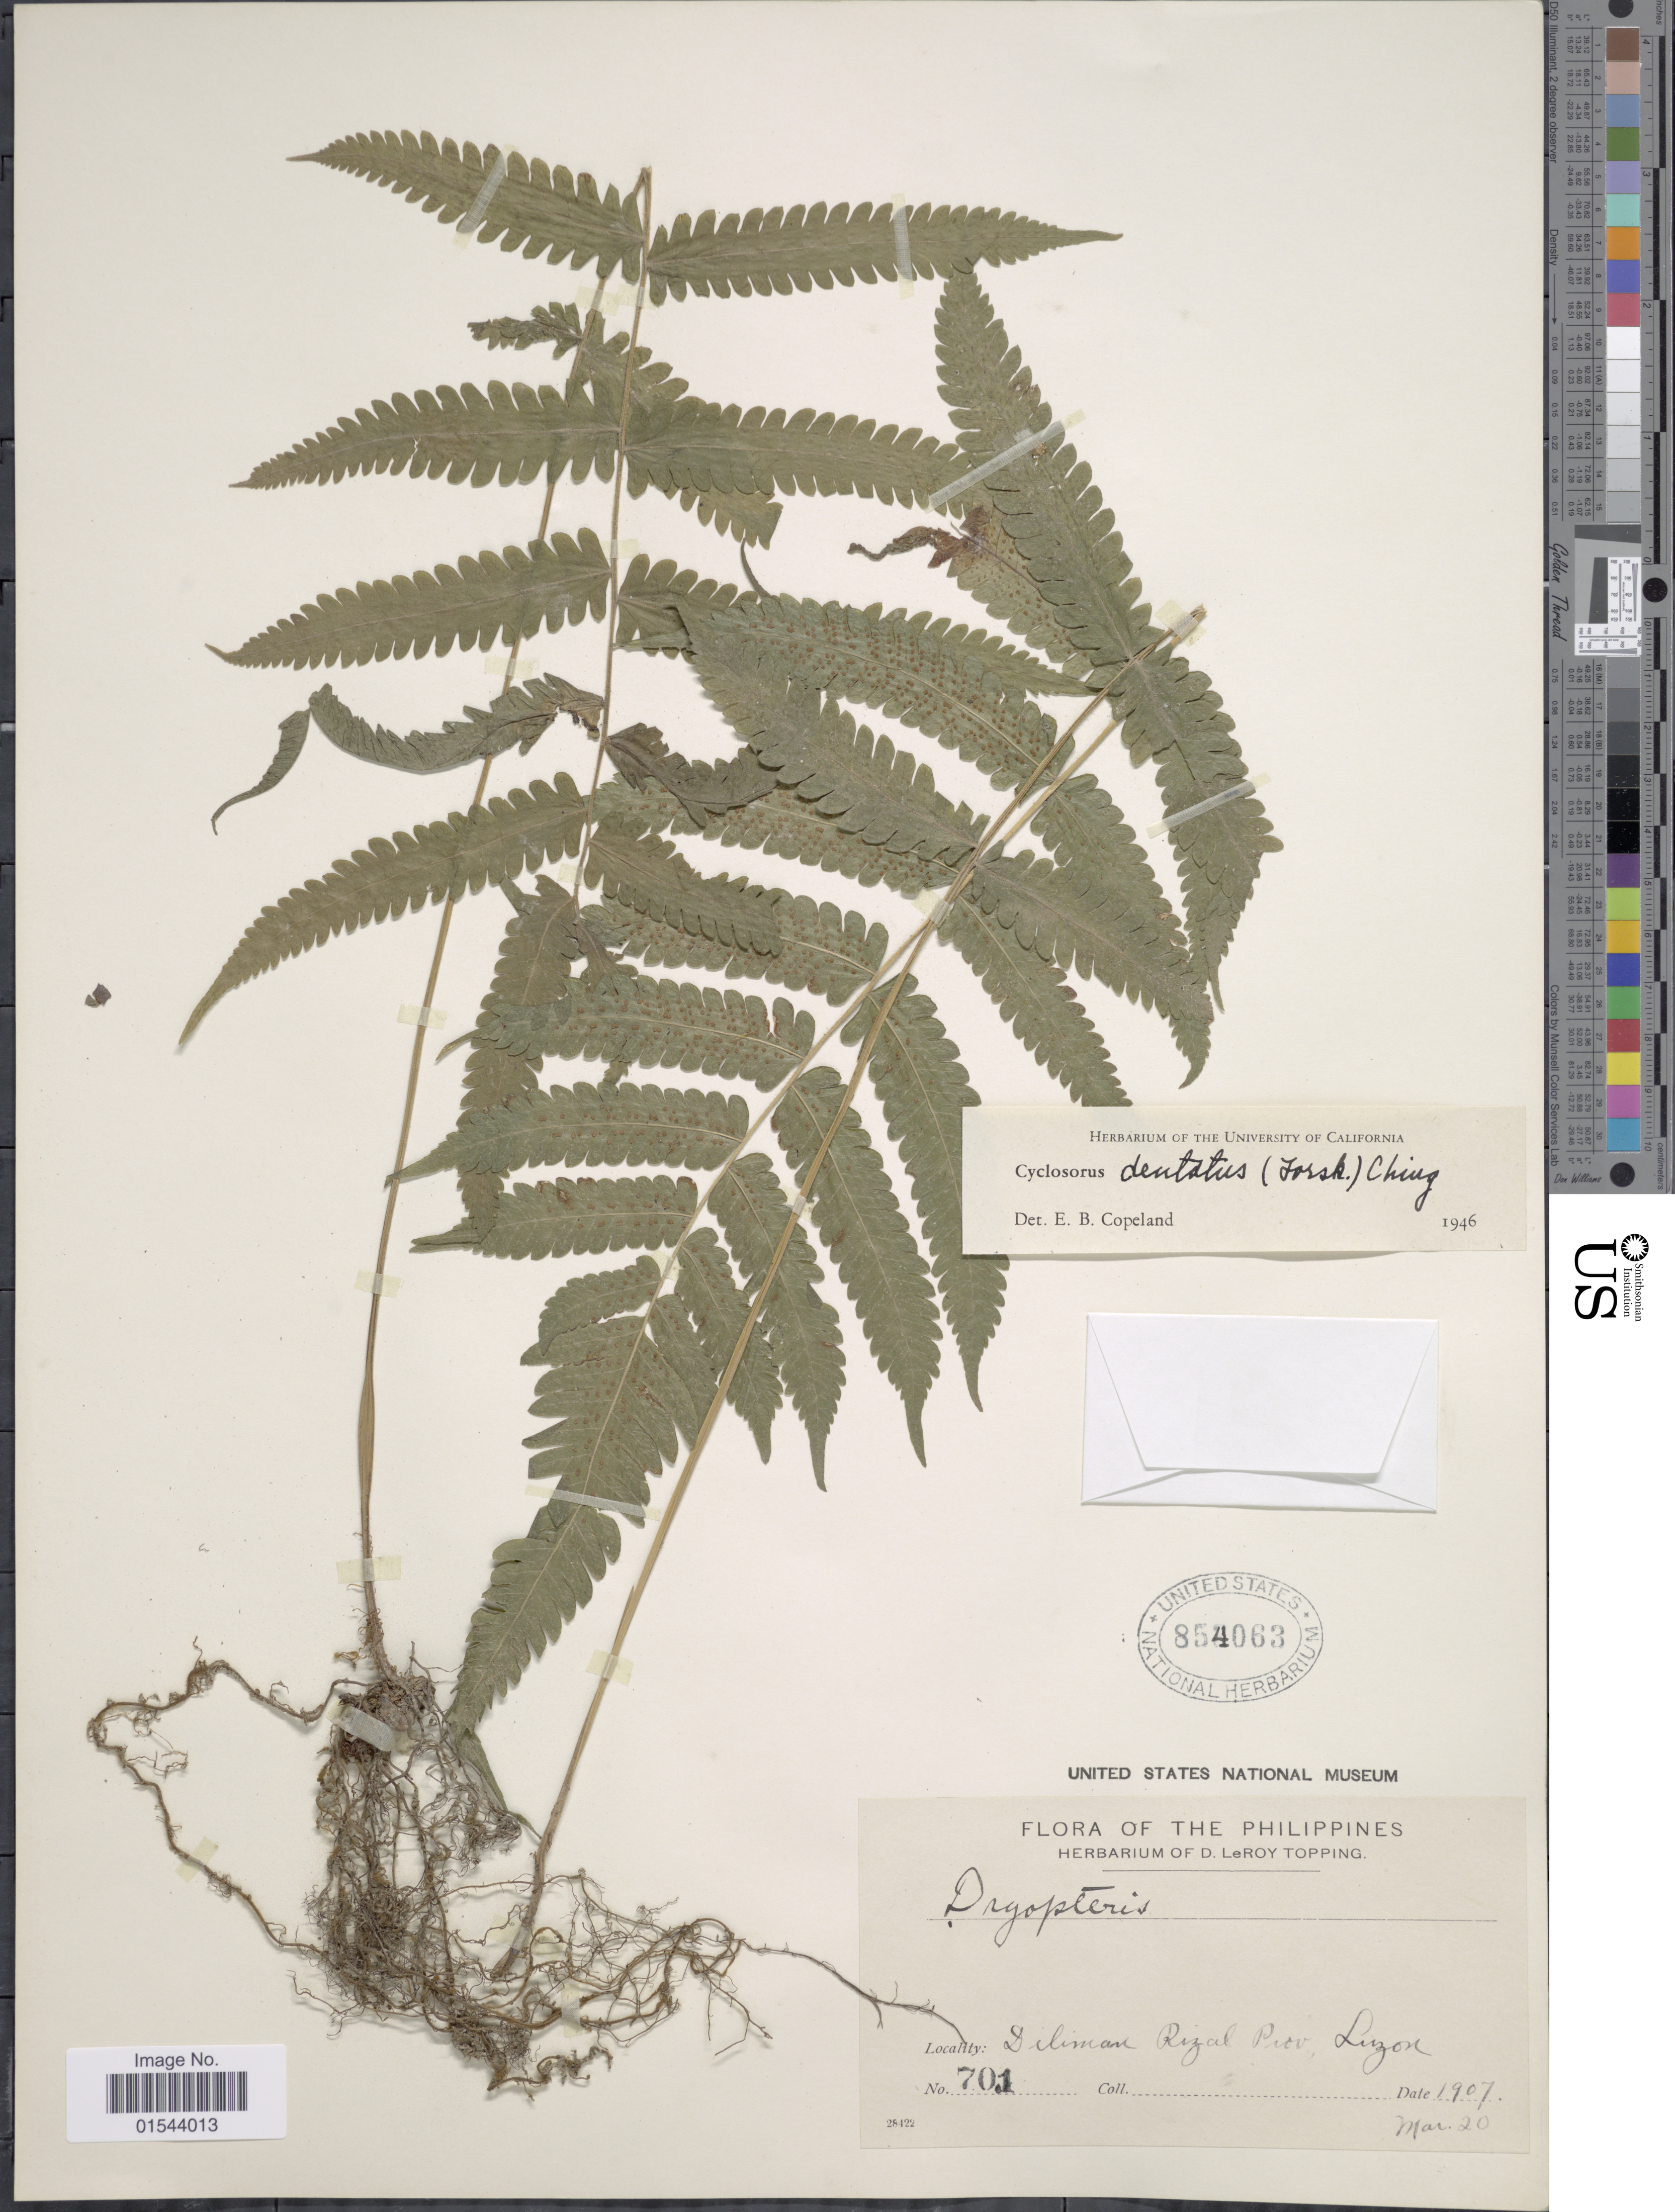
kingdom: Plantae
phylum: Tracheophyta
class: Polypodiopsida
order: Polypodiales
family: Thelypteridaceae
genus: Christella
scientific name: Christella dentata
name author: (Forssk.) Brownsey & Jermy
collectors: ex herb. D. LeRoy Topping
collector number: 701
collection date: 1907-03-20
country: Philippines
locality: Diliman Rizal Prov., Luzon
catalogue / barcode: US 854063